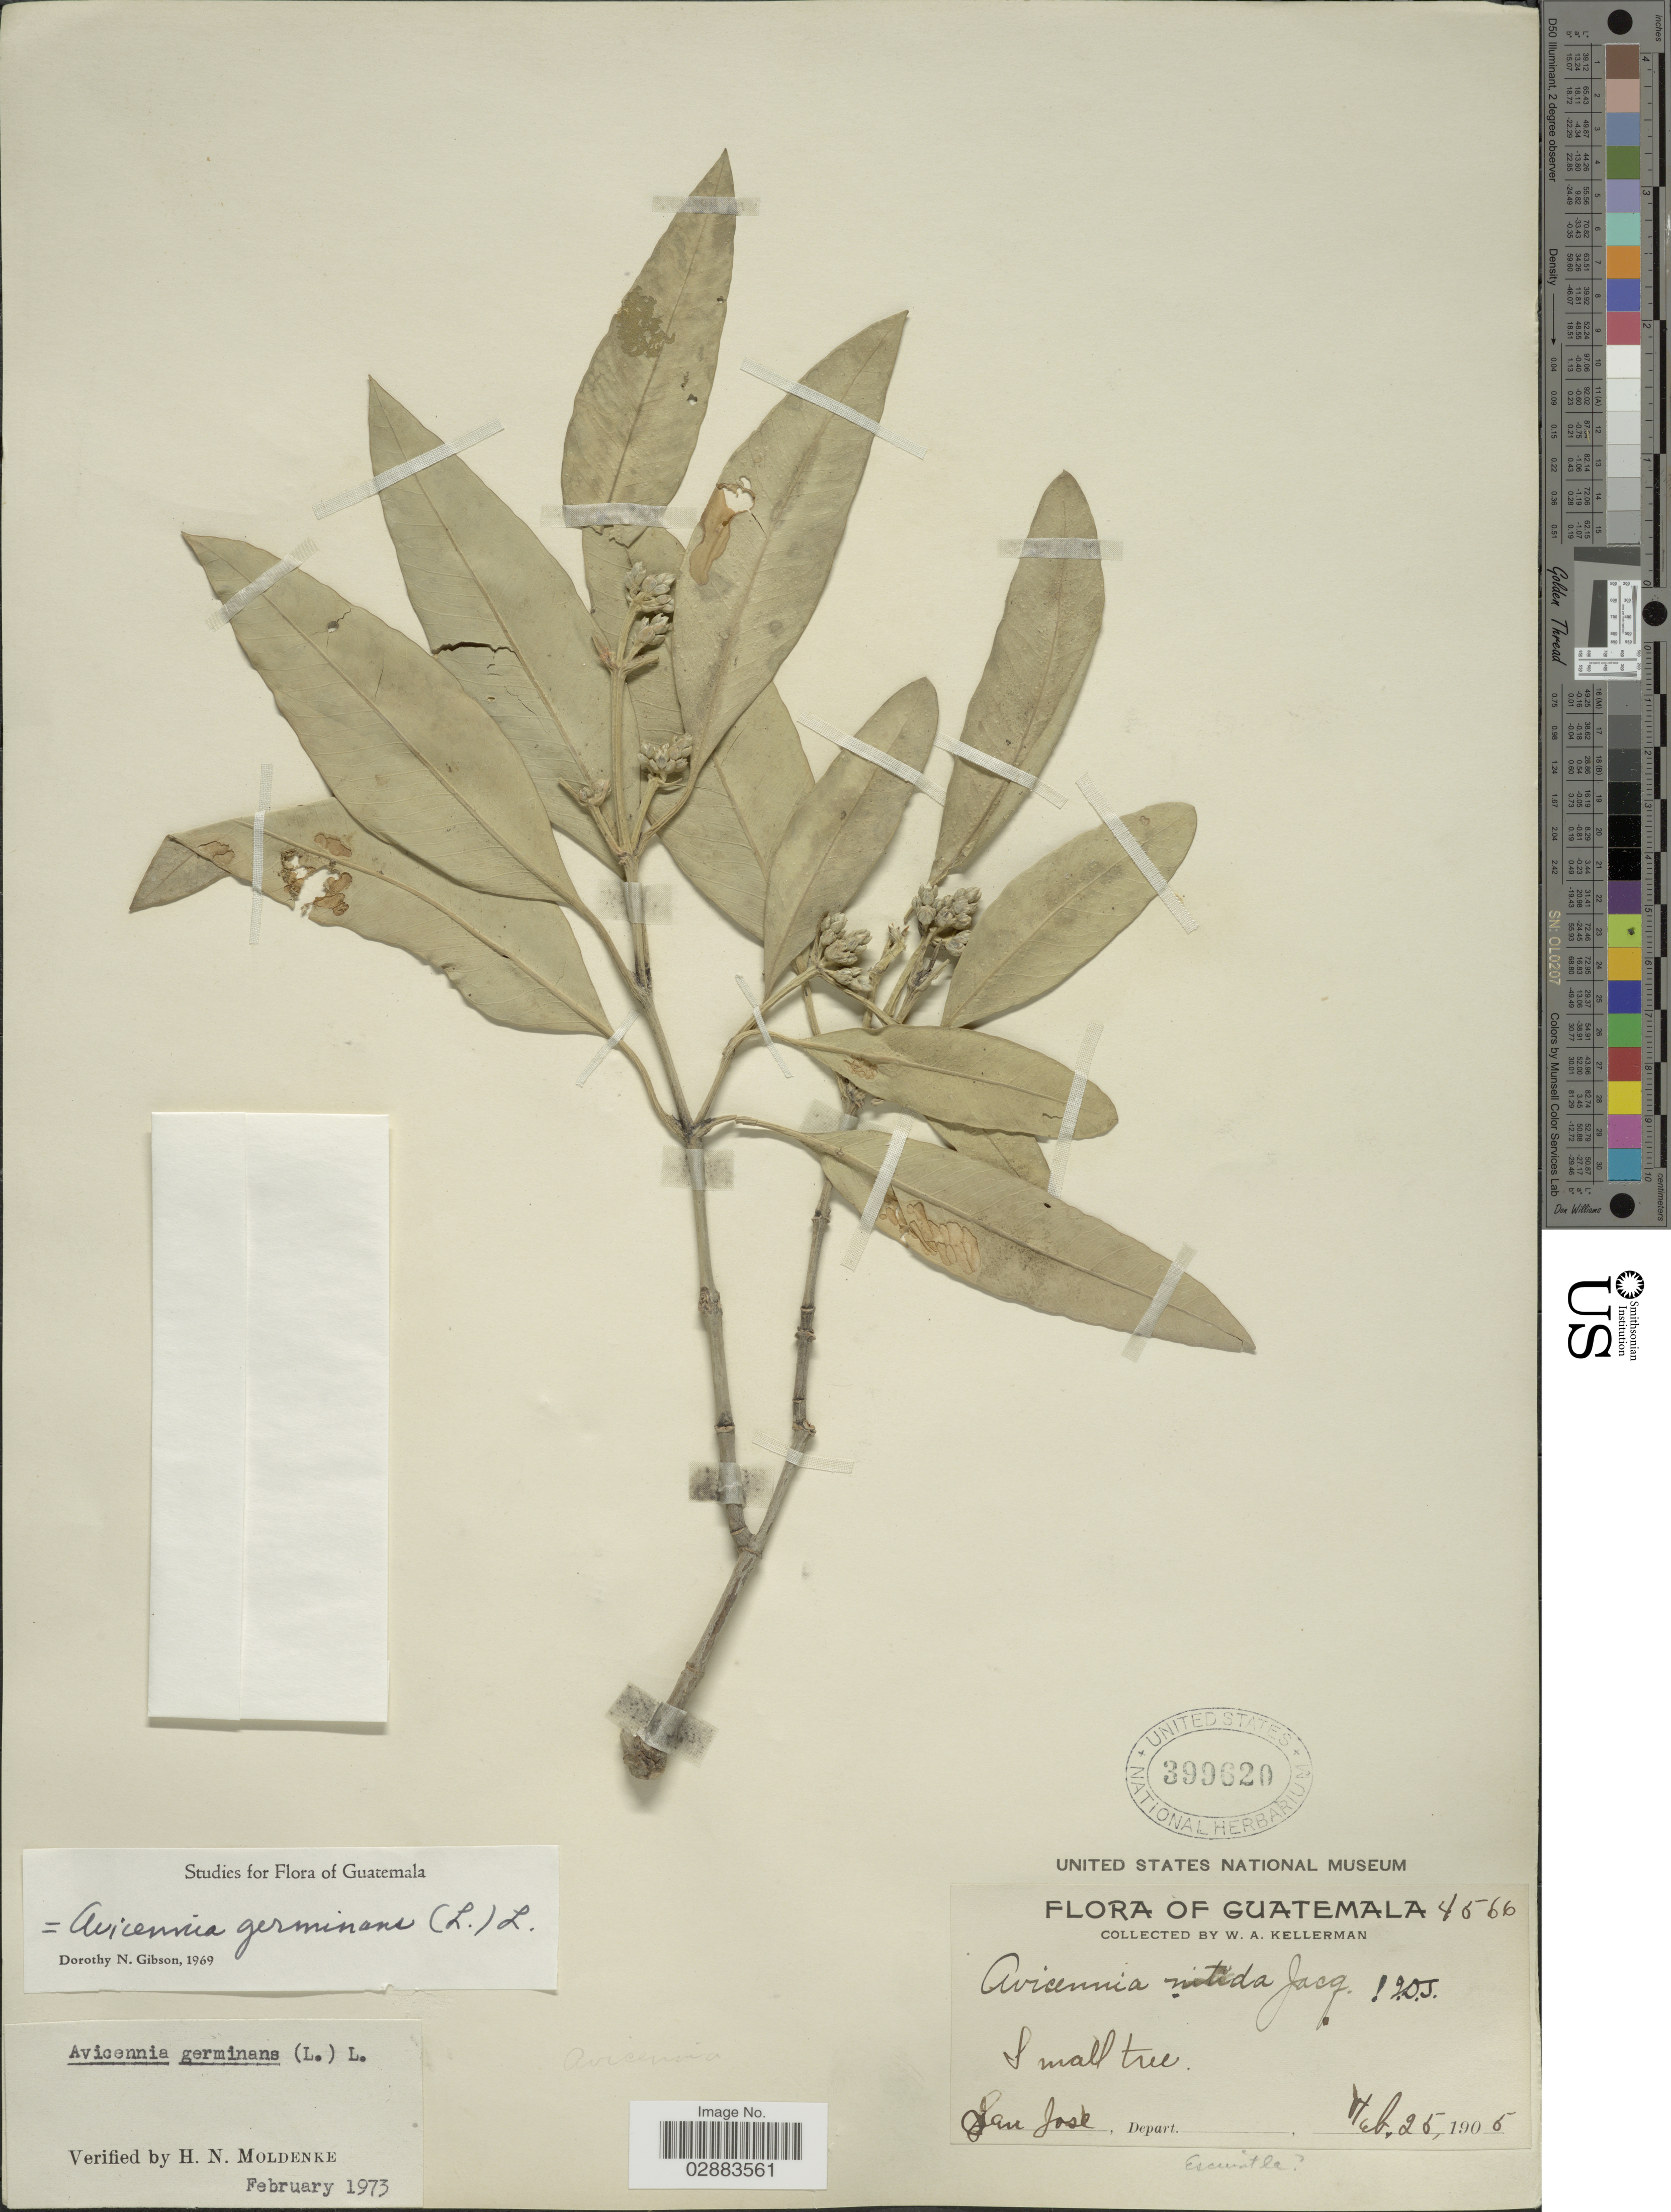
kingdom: Plantae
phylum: Tracheophyta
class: Magnoliopsida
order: Lamiales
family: Acanthaceae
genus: Avicennia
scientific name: Avicennia germinans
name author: (L.) L.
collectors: W. Kellerman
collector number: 4566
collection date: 1905-02-25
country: Guatemala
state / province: Escuintla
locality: San Jose. Depart. Escuintla.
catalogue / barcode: US 399620